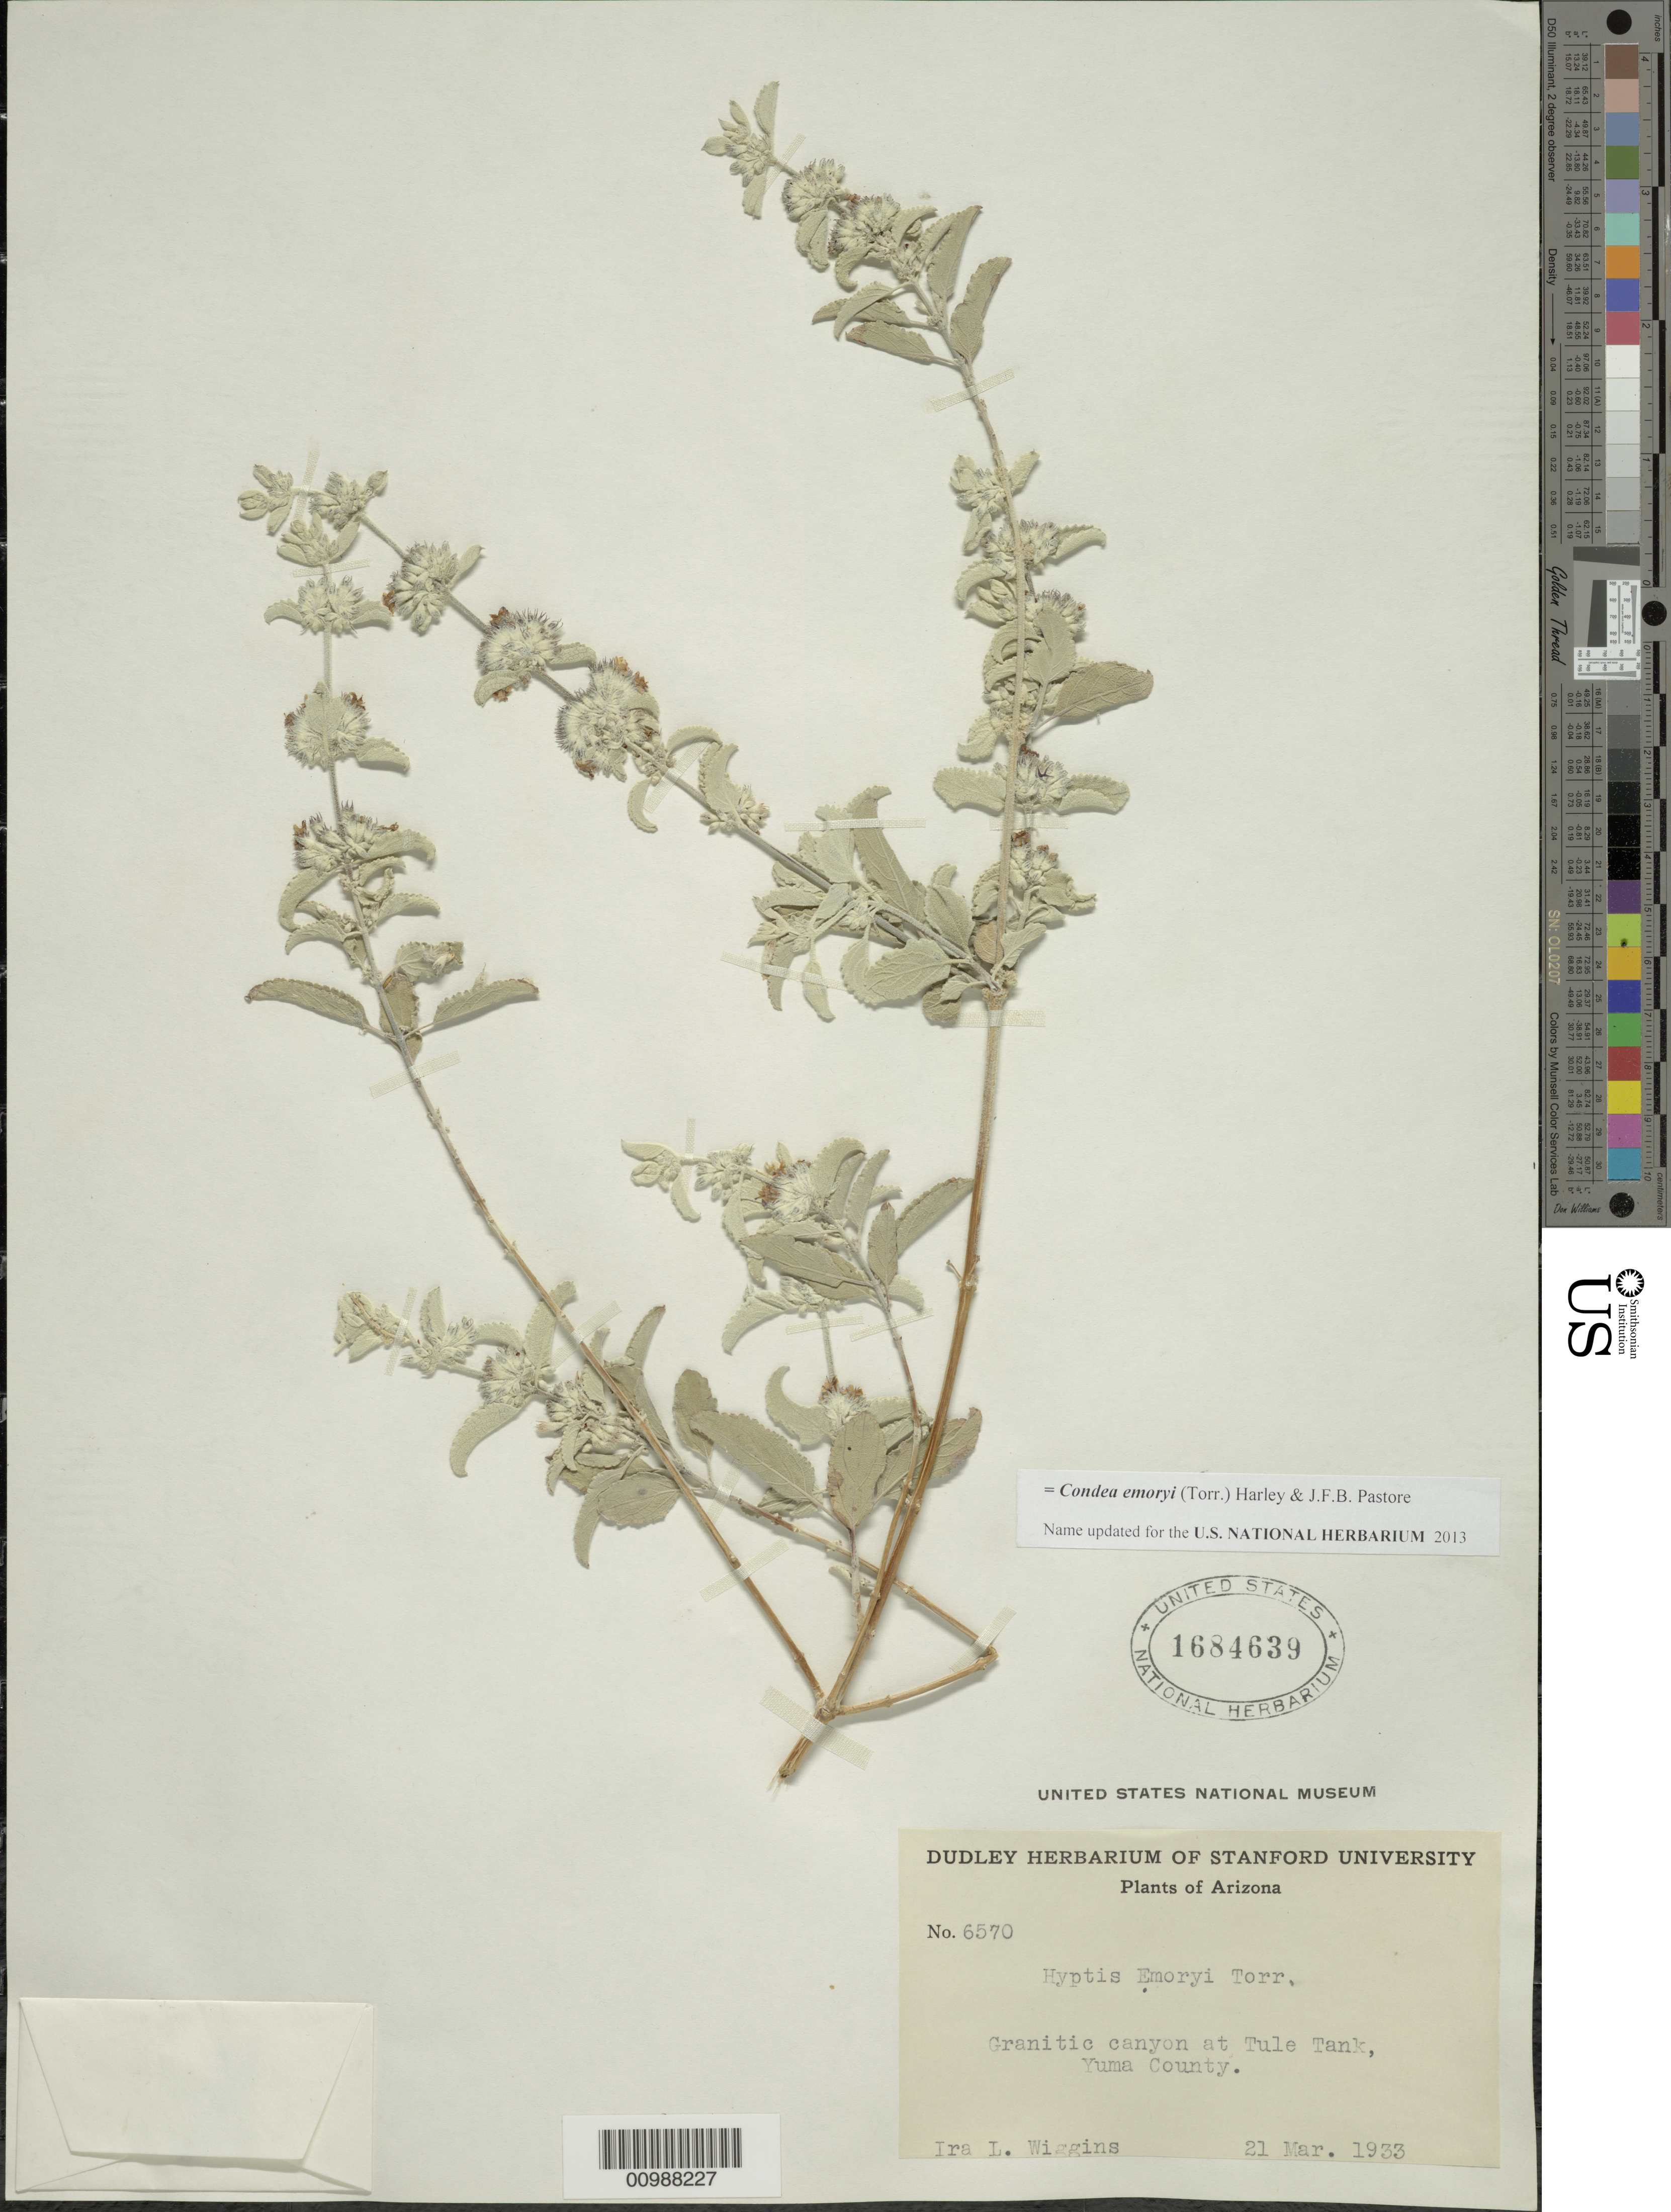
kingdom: Plantae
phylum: Tracheophyta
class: Magnoliopsida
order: Lamiales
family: Lamiaceae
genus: Condea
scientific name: Condea emoryi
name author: (Torr.) Harley & J.F.B. Pastore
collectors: I. L. Wiggins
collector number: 6570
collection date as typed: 21 Mar 1933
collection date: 1933-03-21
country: United States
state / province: Arizona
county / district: Yuma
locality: Granitic canyon at Tule Tank.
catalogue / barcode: US 1684639